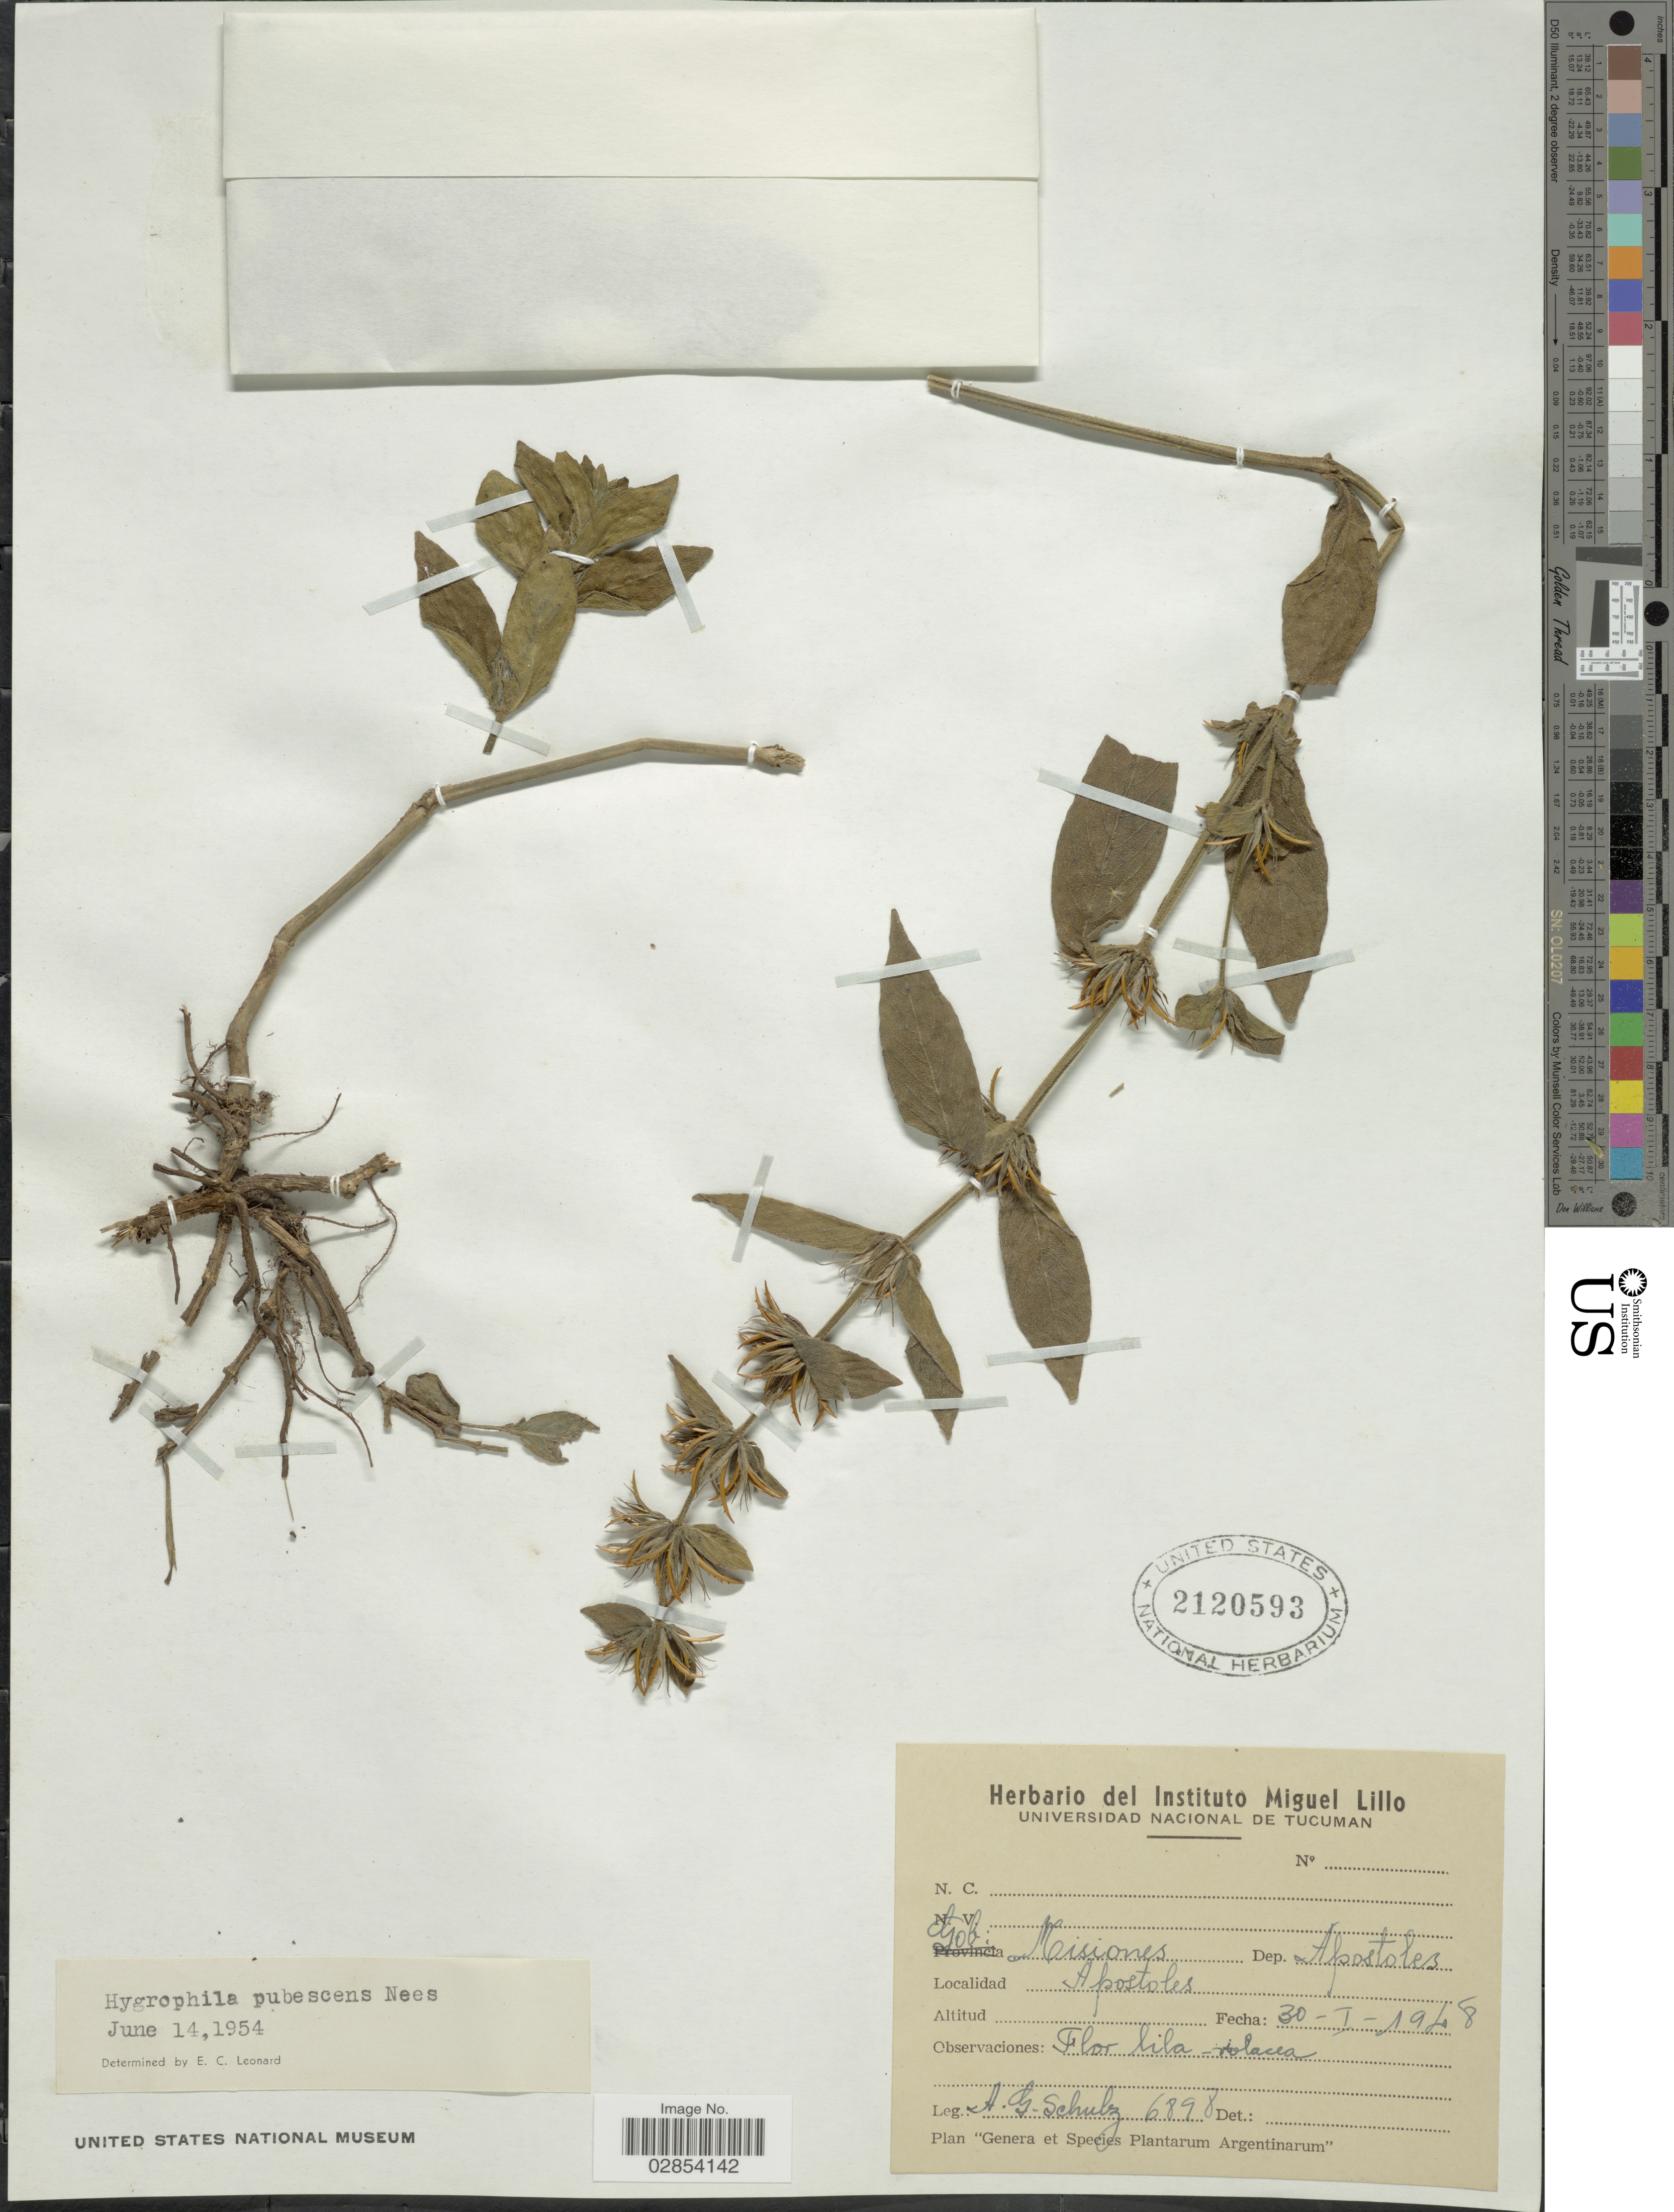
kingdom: Plantae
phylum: Tracheophyta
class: Magnoliopsida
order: Lamiales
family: Acanthaceae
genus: Hygrophila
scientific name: Hygrophila pubescens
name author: Nees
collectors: A. G. Schulz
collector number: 6898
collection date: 1948-01-30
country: Argentina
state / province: Misiones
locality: Dep. Apostoles. Apostoles.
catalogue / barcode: US 2120593